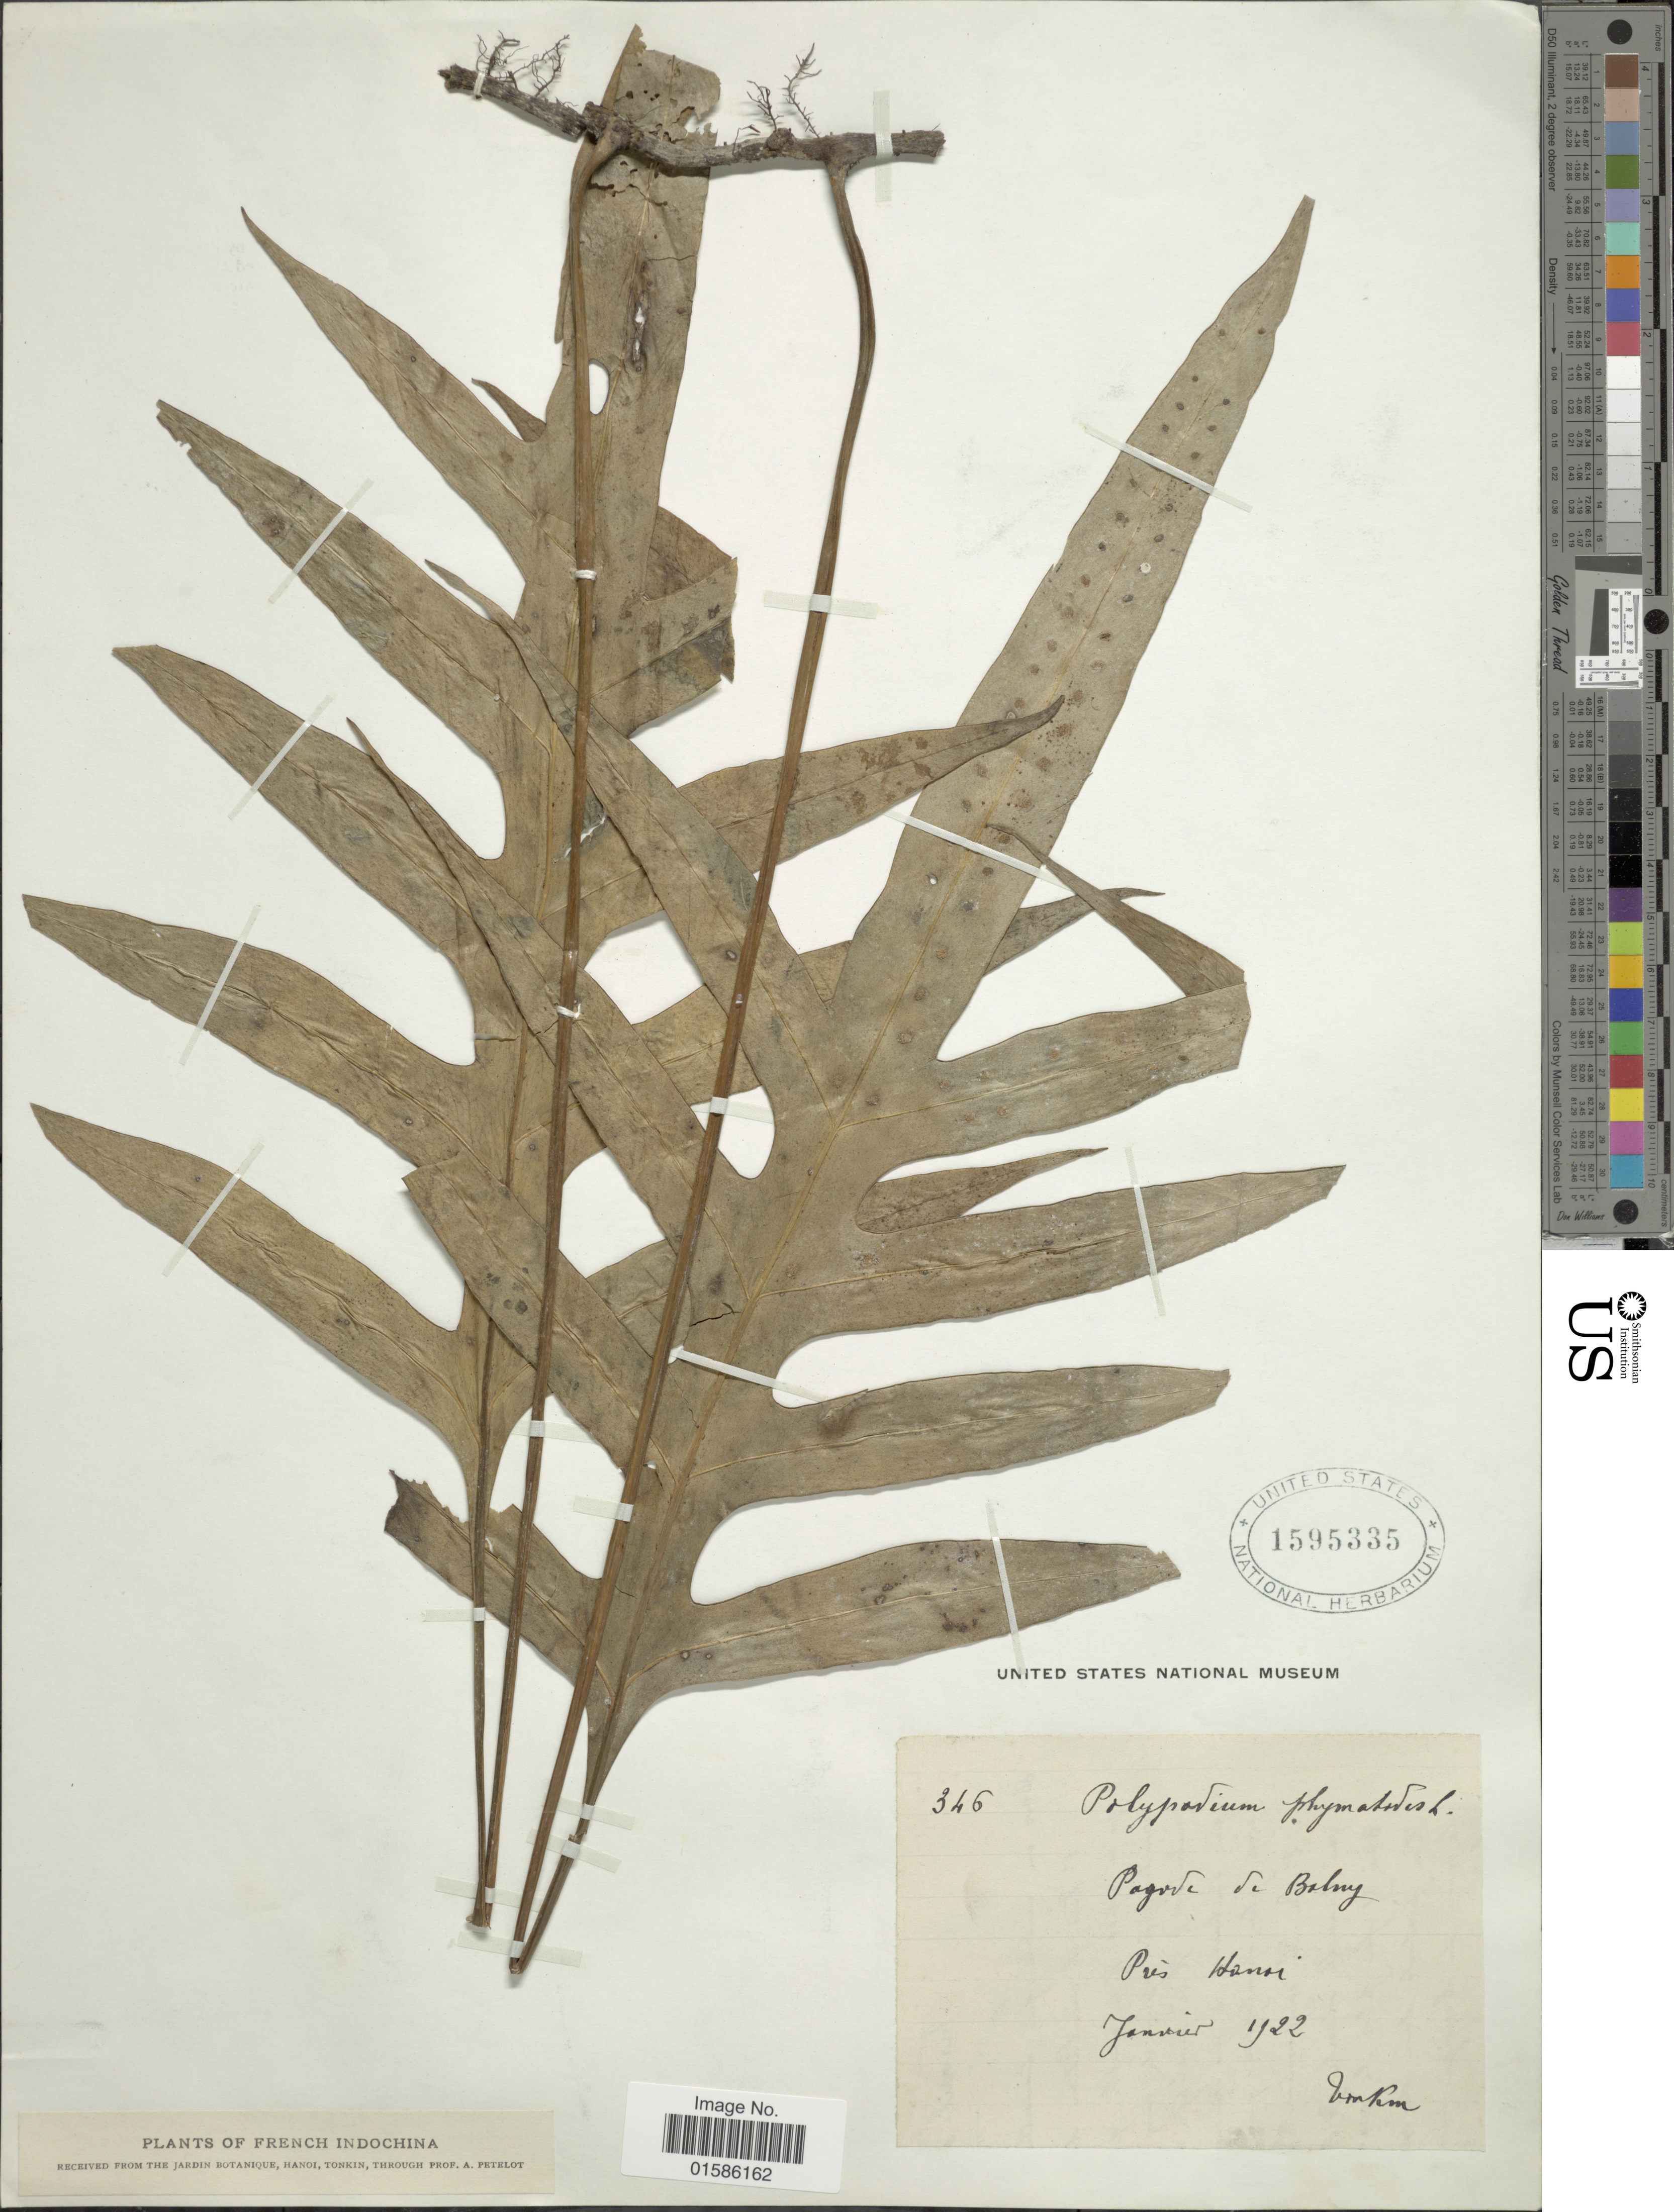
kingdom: Plantae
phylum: Tracheophyta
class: Polypodiopsida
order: Polypodiales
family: Polypodiaceae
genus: Microsorum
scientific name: Microsorum scolopendria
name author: (Burm. f.) Copel.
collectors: A. Petelot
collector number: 346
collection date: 1922-01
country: Vietnam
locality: French Indochina, pres Hansi, Tonkin [interpreted]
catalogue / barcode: US 1595335